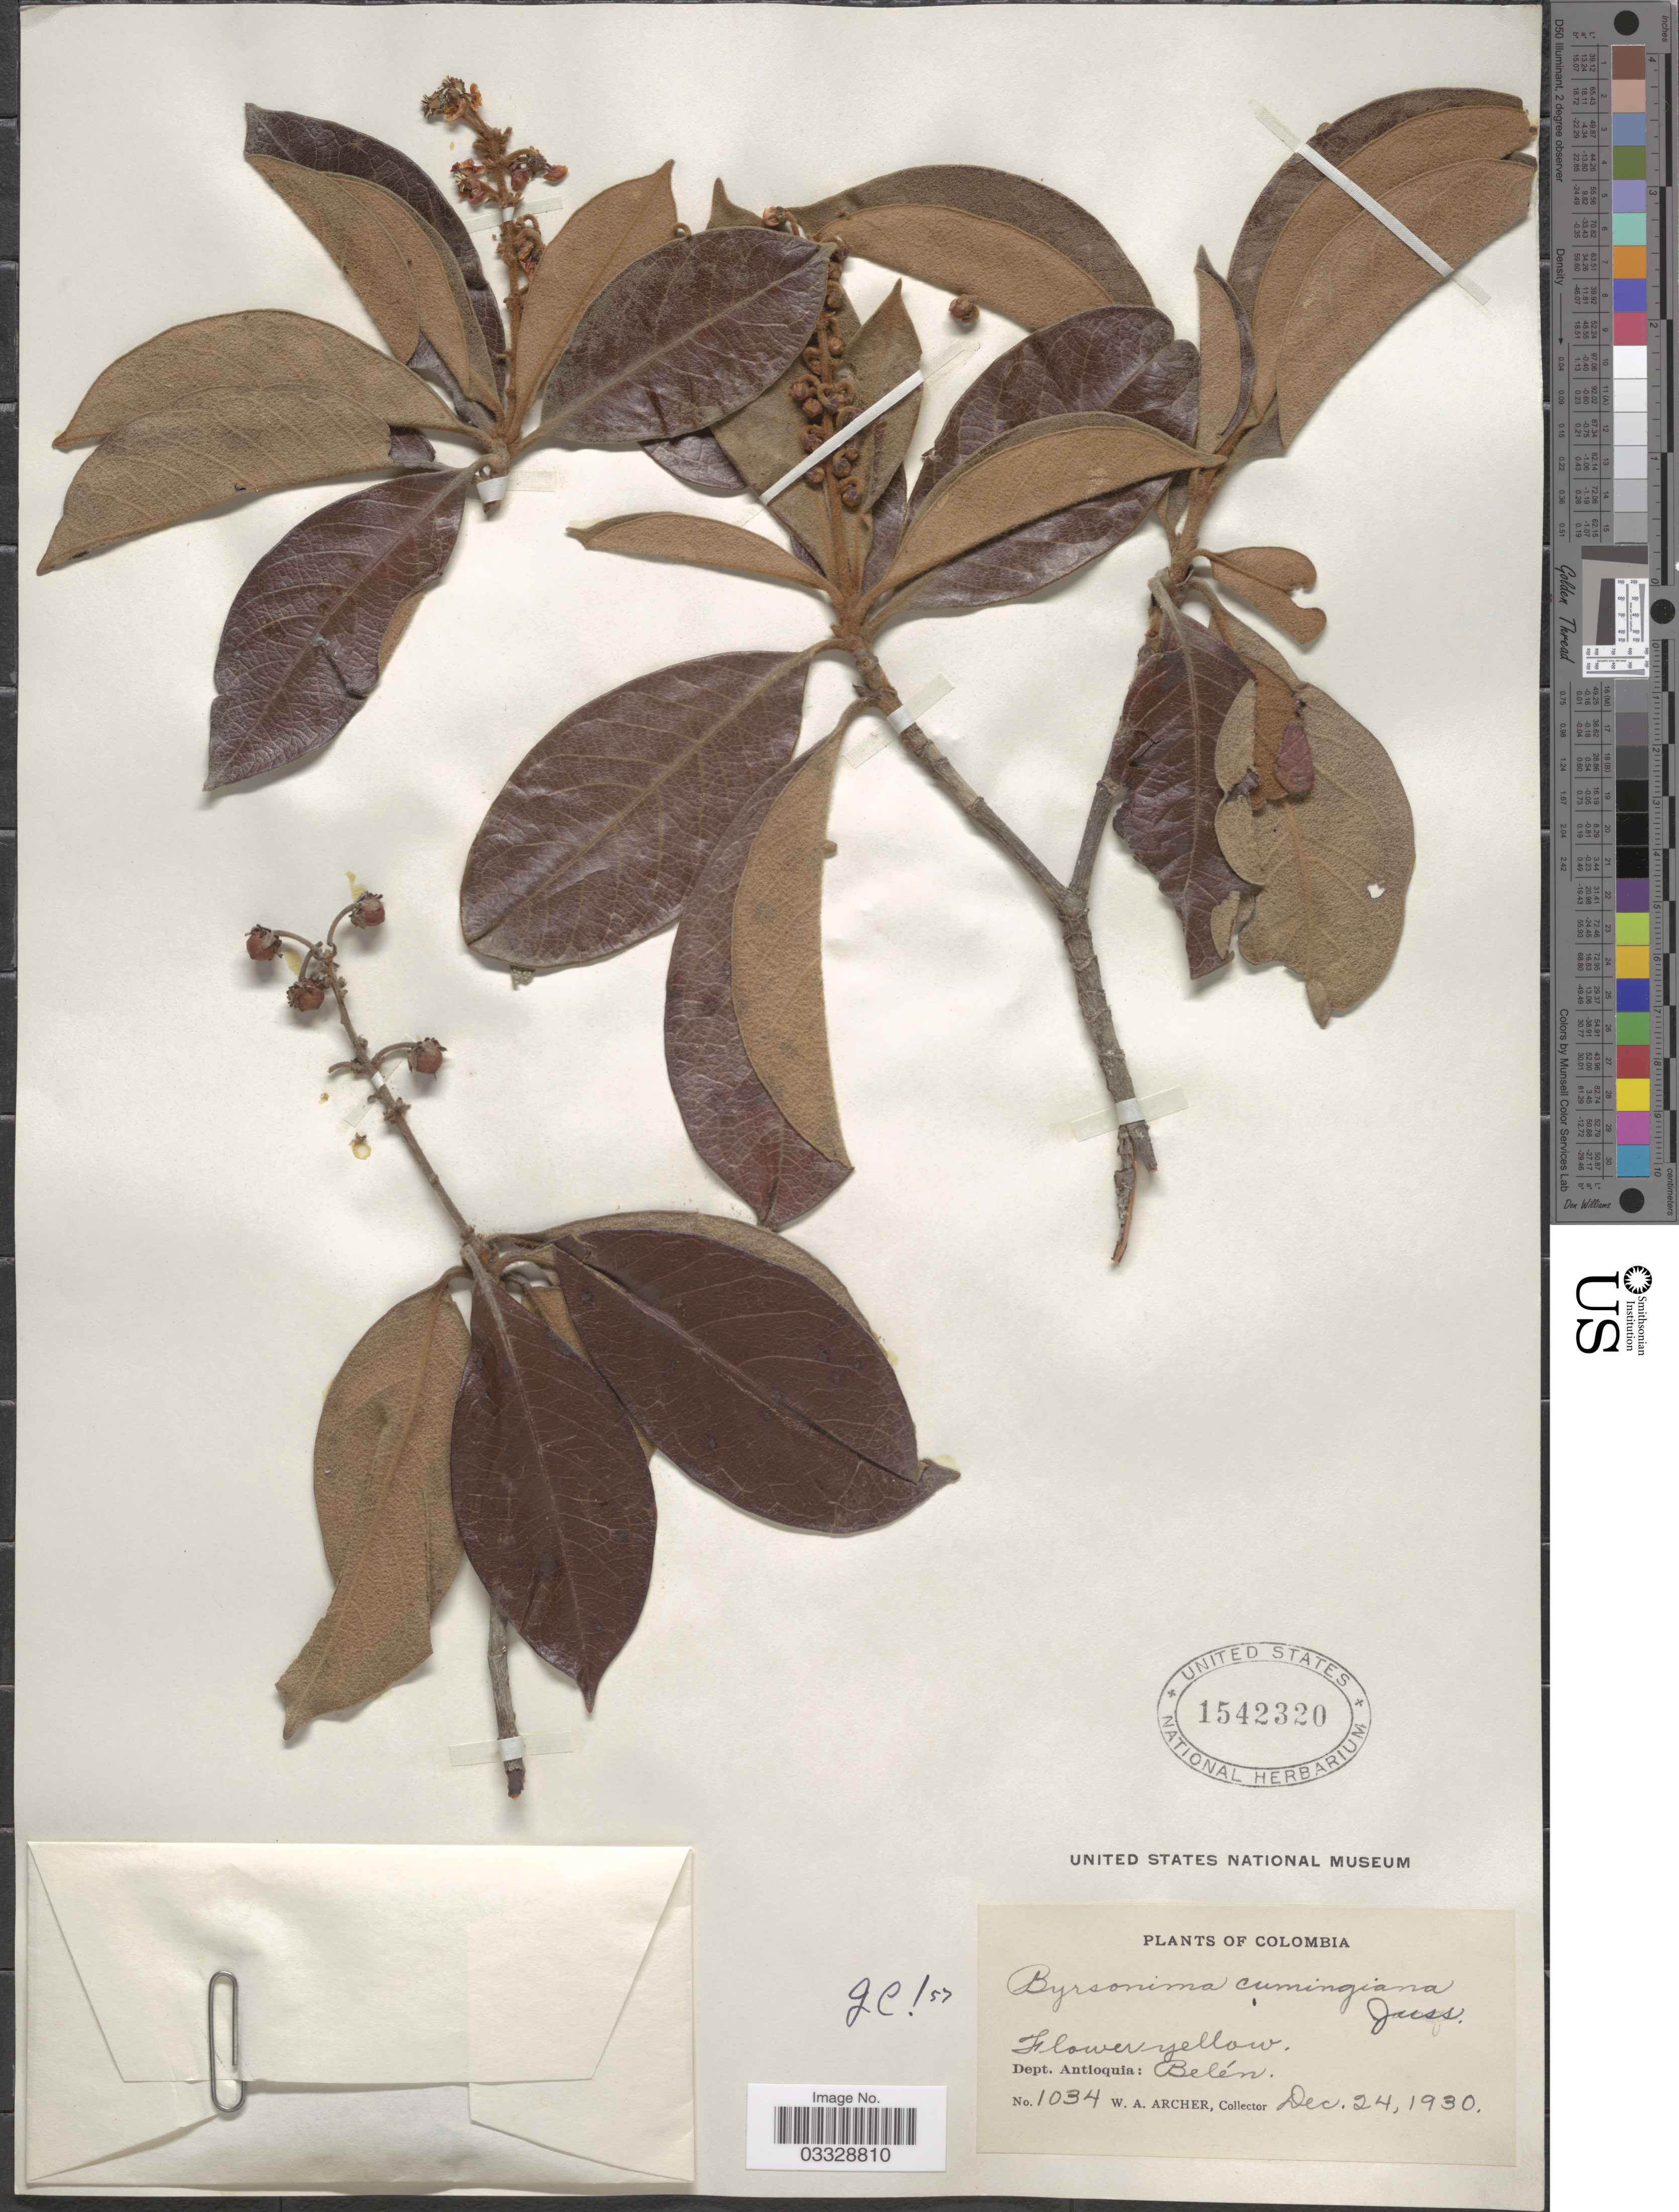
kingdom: Plantae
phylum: Tracheophyta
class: Magnoliopsida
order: Malpighiales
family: Malpighiaceae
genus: Byrsonima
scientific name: Byrsonima cumingiana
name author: A. Juss.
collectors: W. Archer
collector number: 1034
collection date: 1930-12-24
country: Colombia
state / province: Antioquia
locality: Dept. Antioquia: Belén.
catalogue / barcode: US 1542320